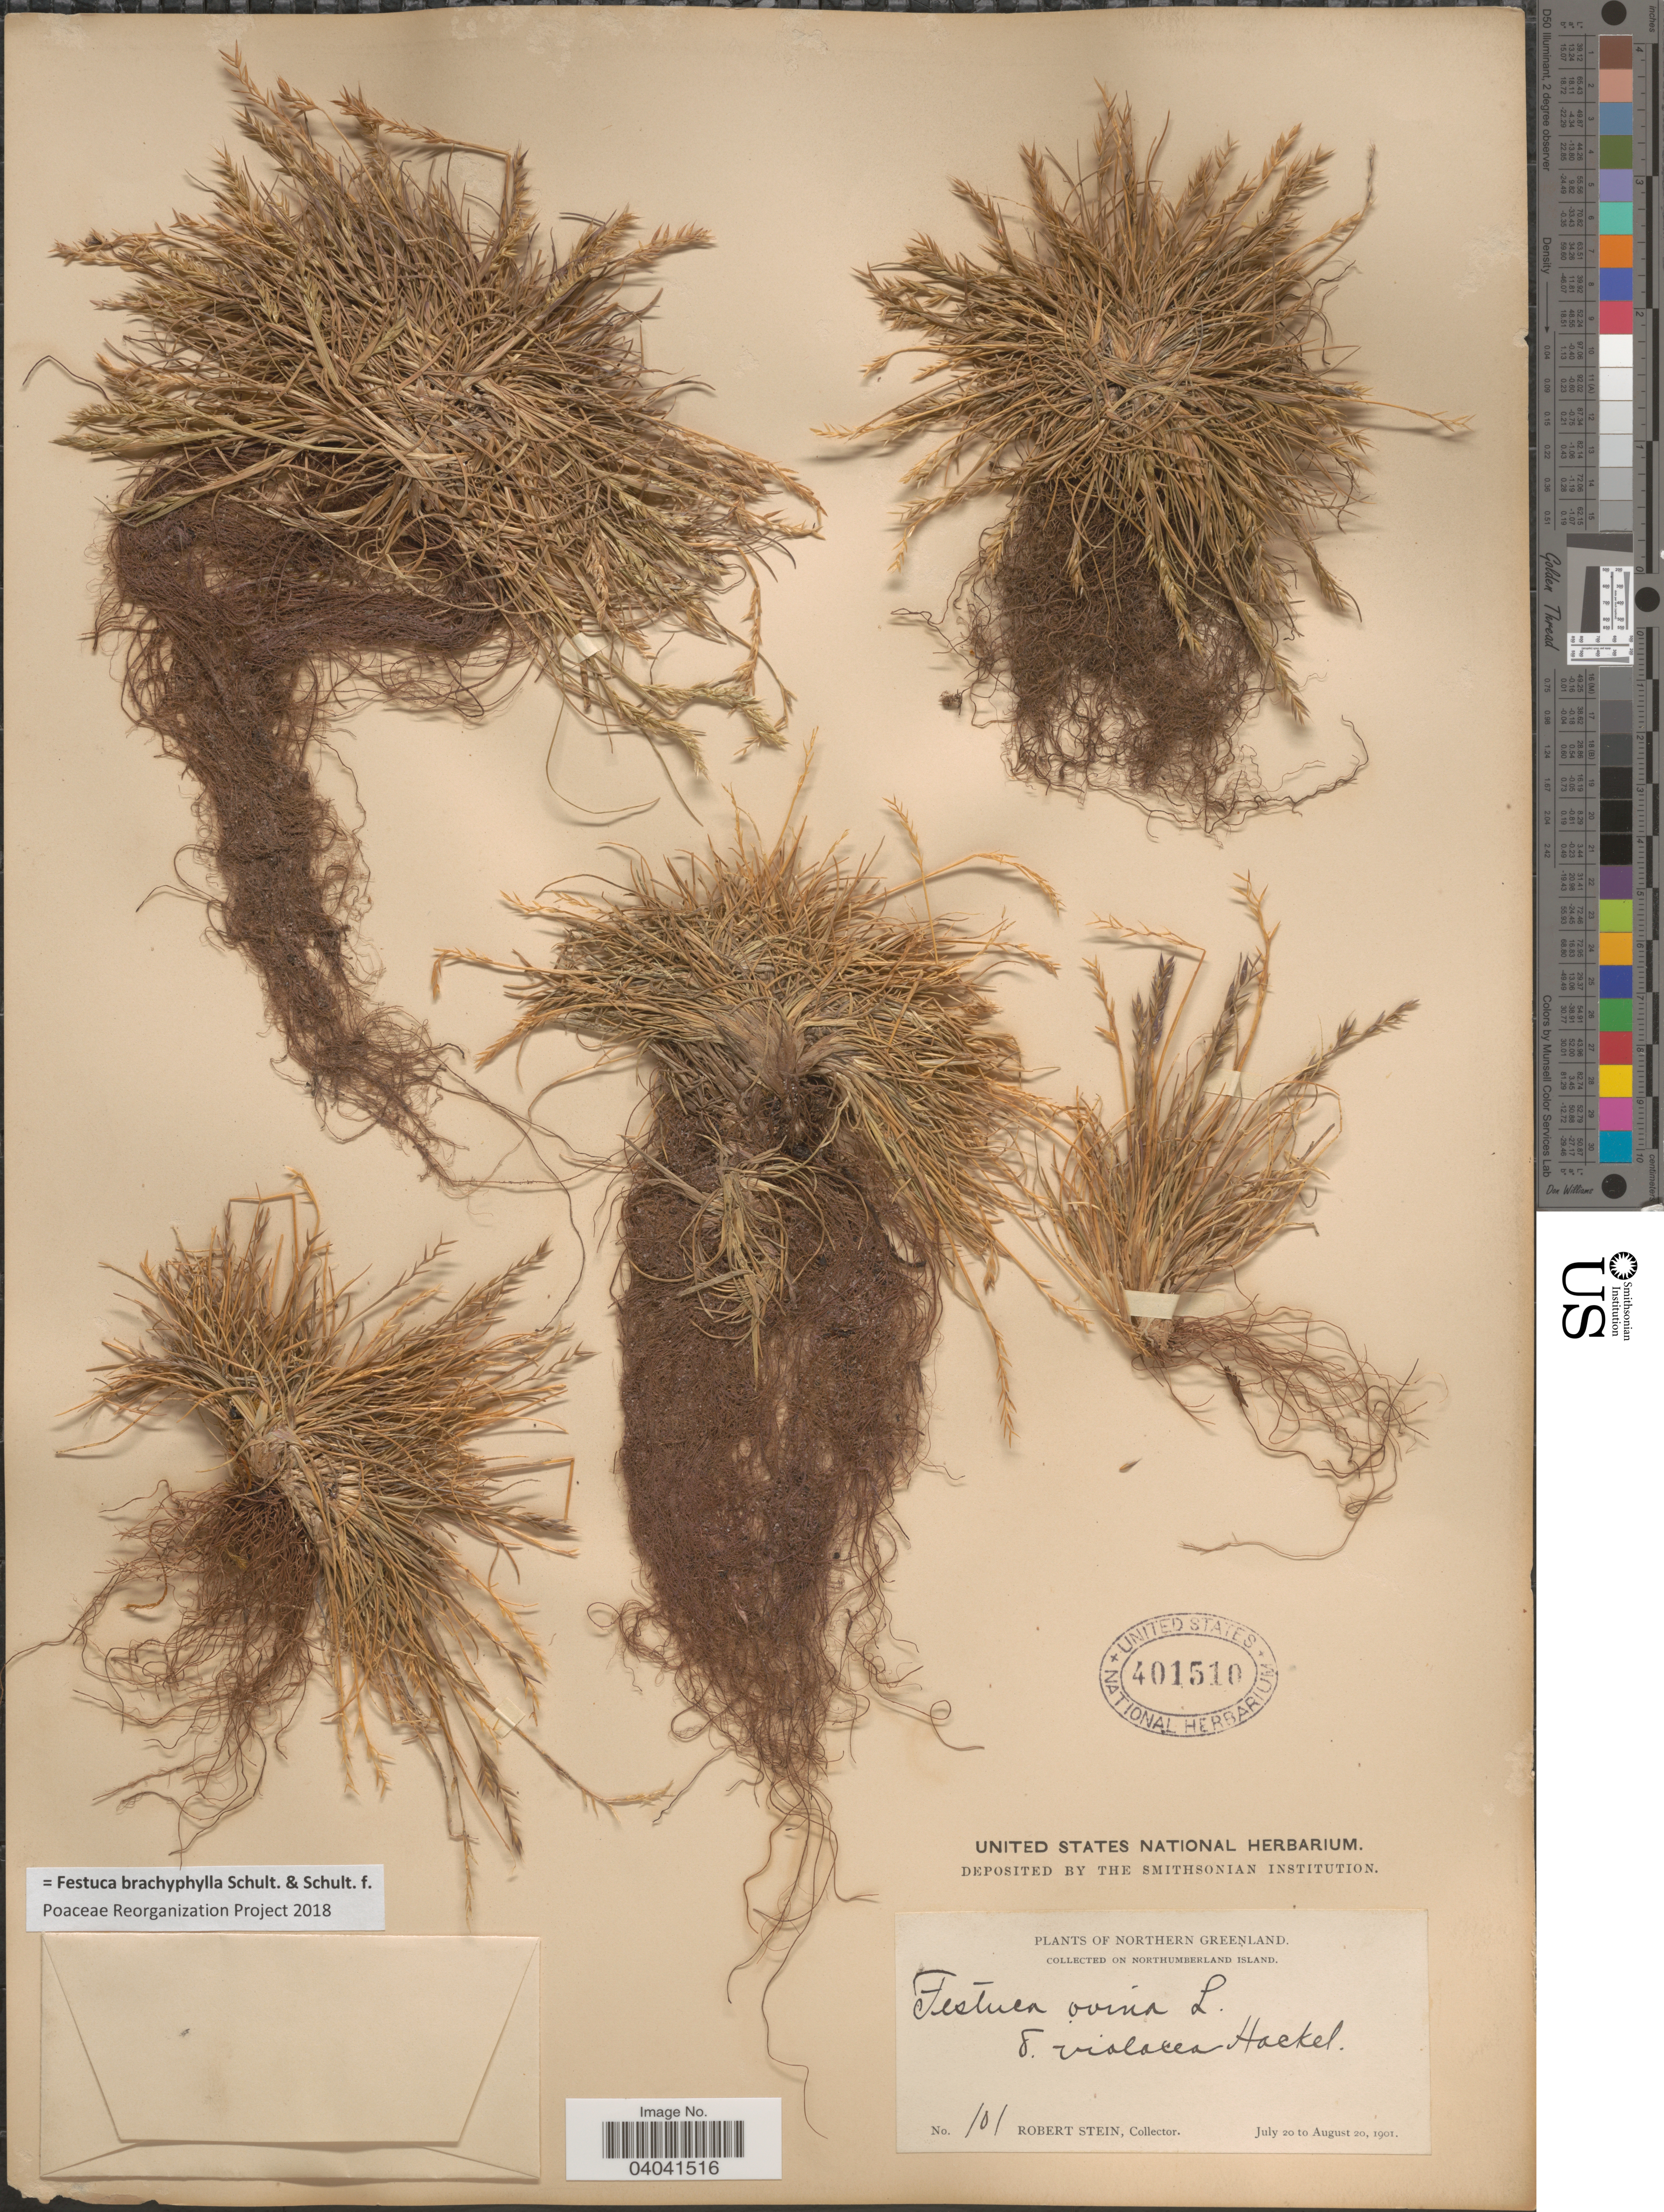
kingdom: Plantae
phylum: Tracheophyta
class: Liliopsida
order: Poales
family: Poaceae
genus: Festuca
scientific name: Festuca brachyphylla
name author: Schult. & Schult. f.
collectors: R. Stein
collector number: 101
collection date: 1901-07-20/1901-08-20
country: Greenland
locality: Northern Greenland. On Northumberland Island.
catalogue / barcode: US 401510